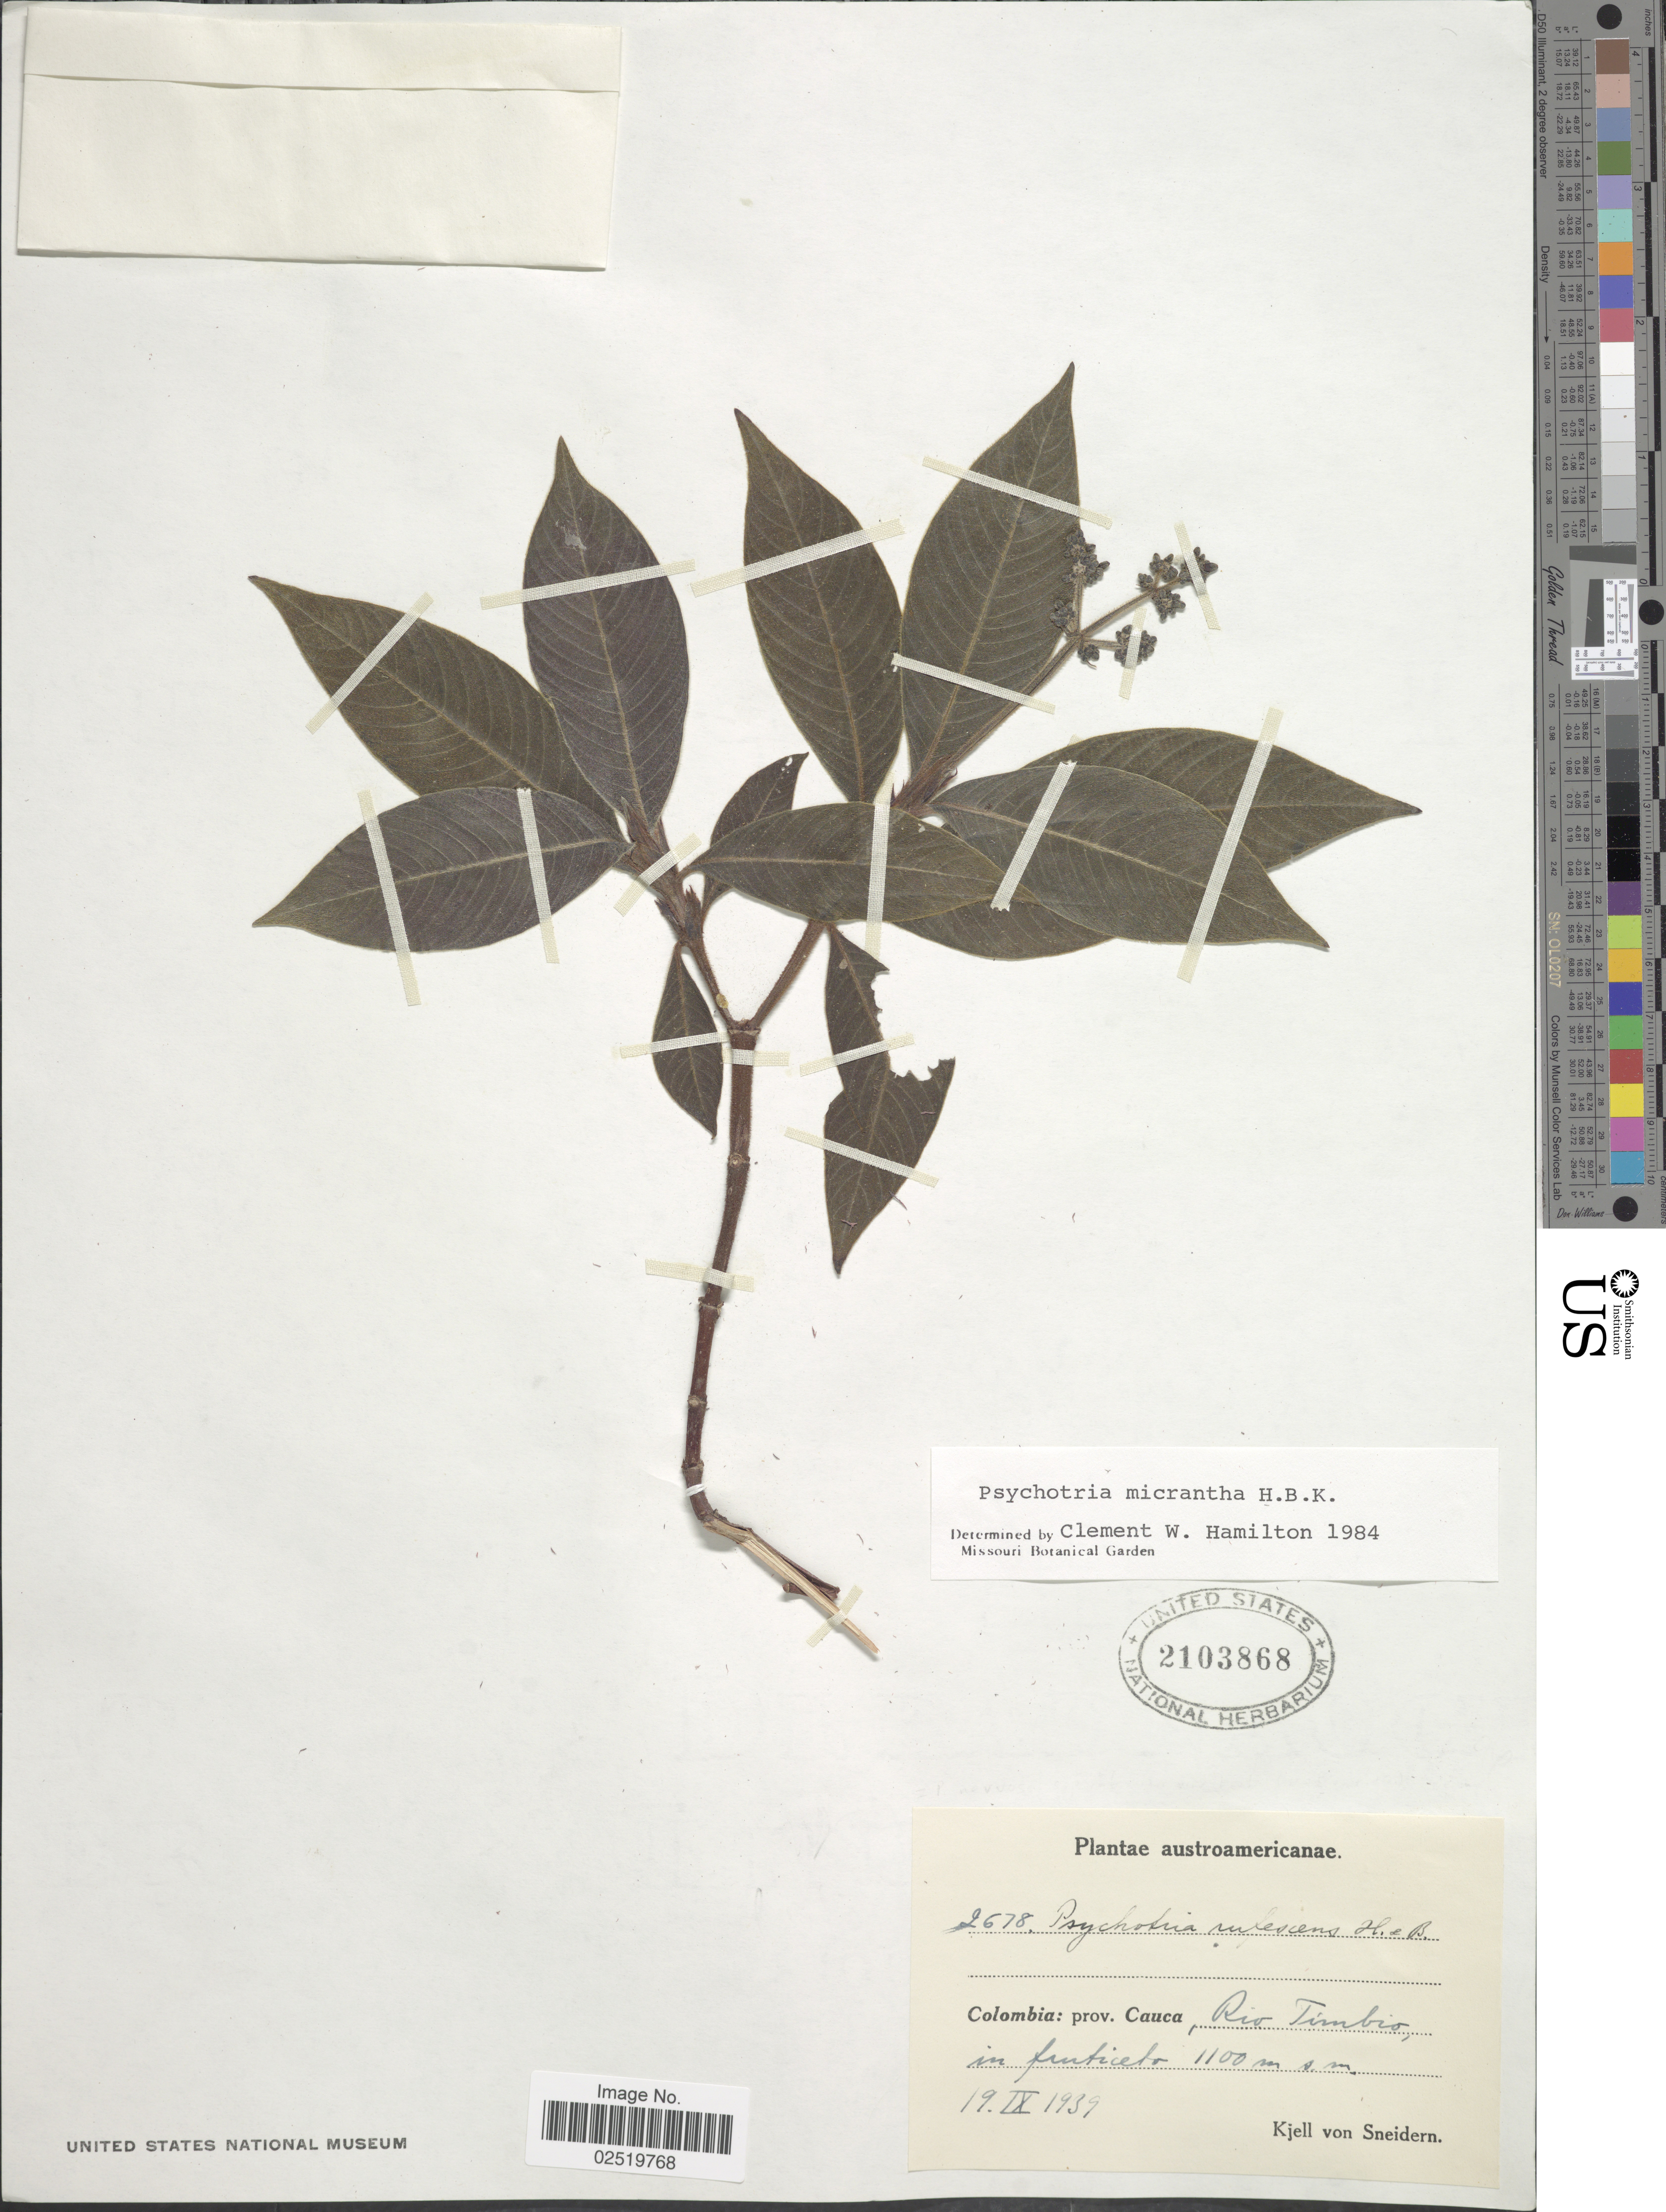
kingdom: Plantae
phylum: Tracheophyta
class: Magnoliopsida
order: Gentianales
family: Rubiaceae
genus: Psychotria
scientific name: Psychotria micrantha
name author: Kunth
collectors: K. von Sneidern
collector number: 2678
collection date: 1939-09-19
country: Colombia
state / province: Cauca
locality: Rio Timbio,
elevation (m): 1100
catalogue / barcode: US 2103868